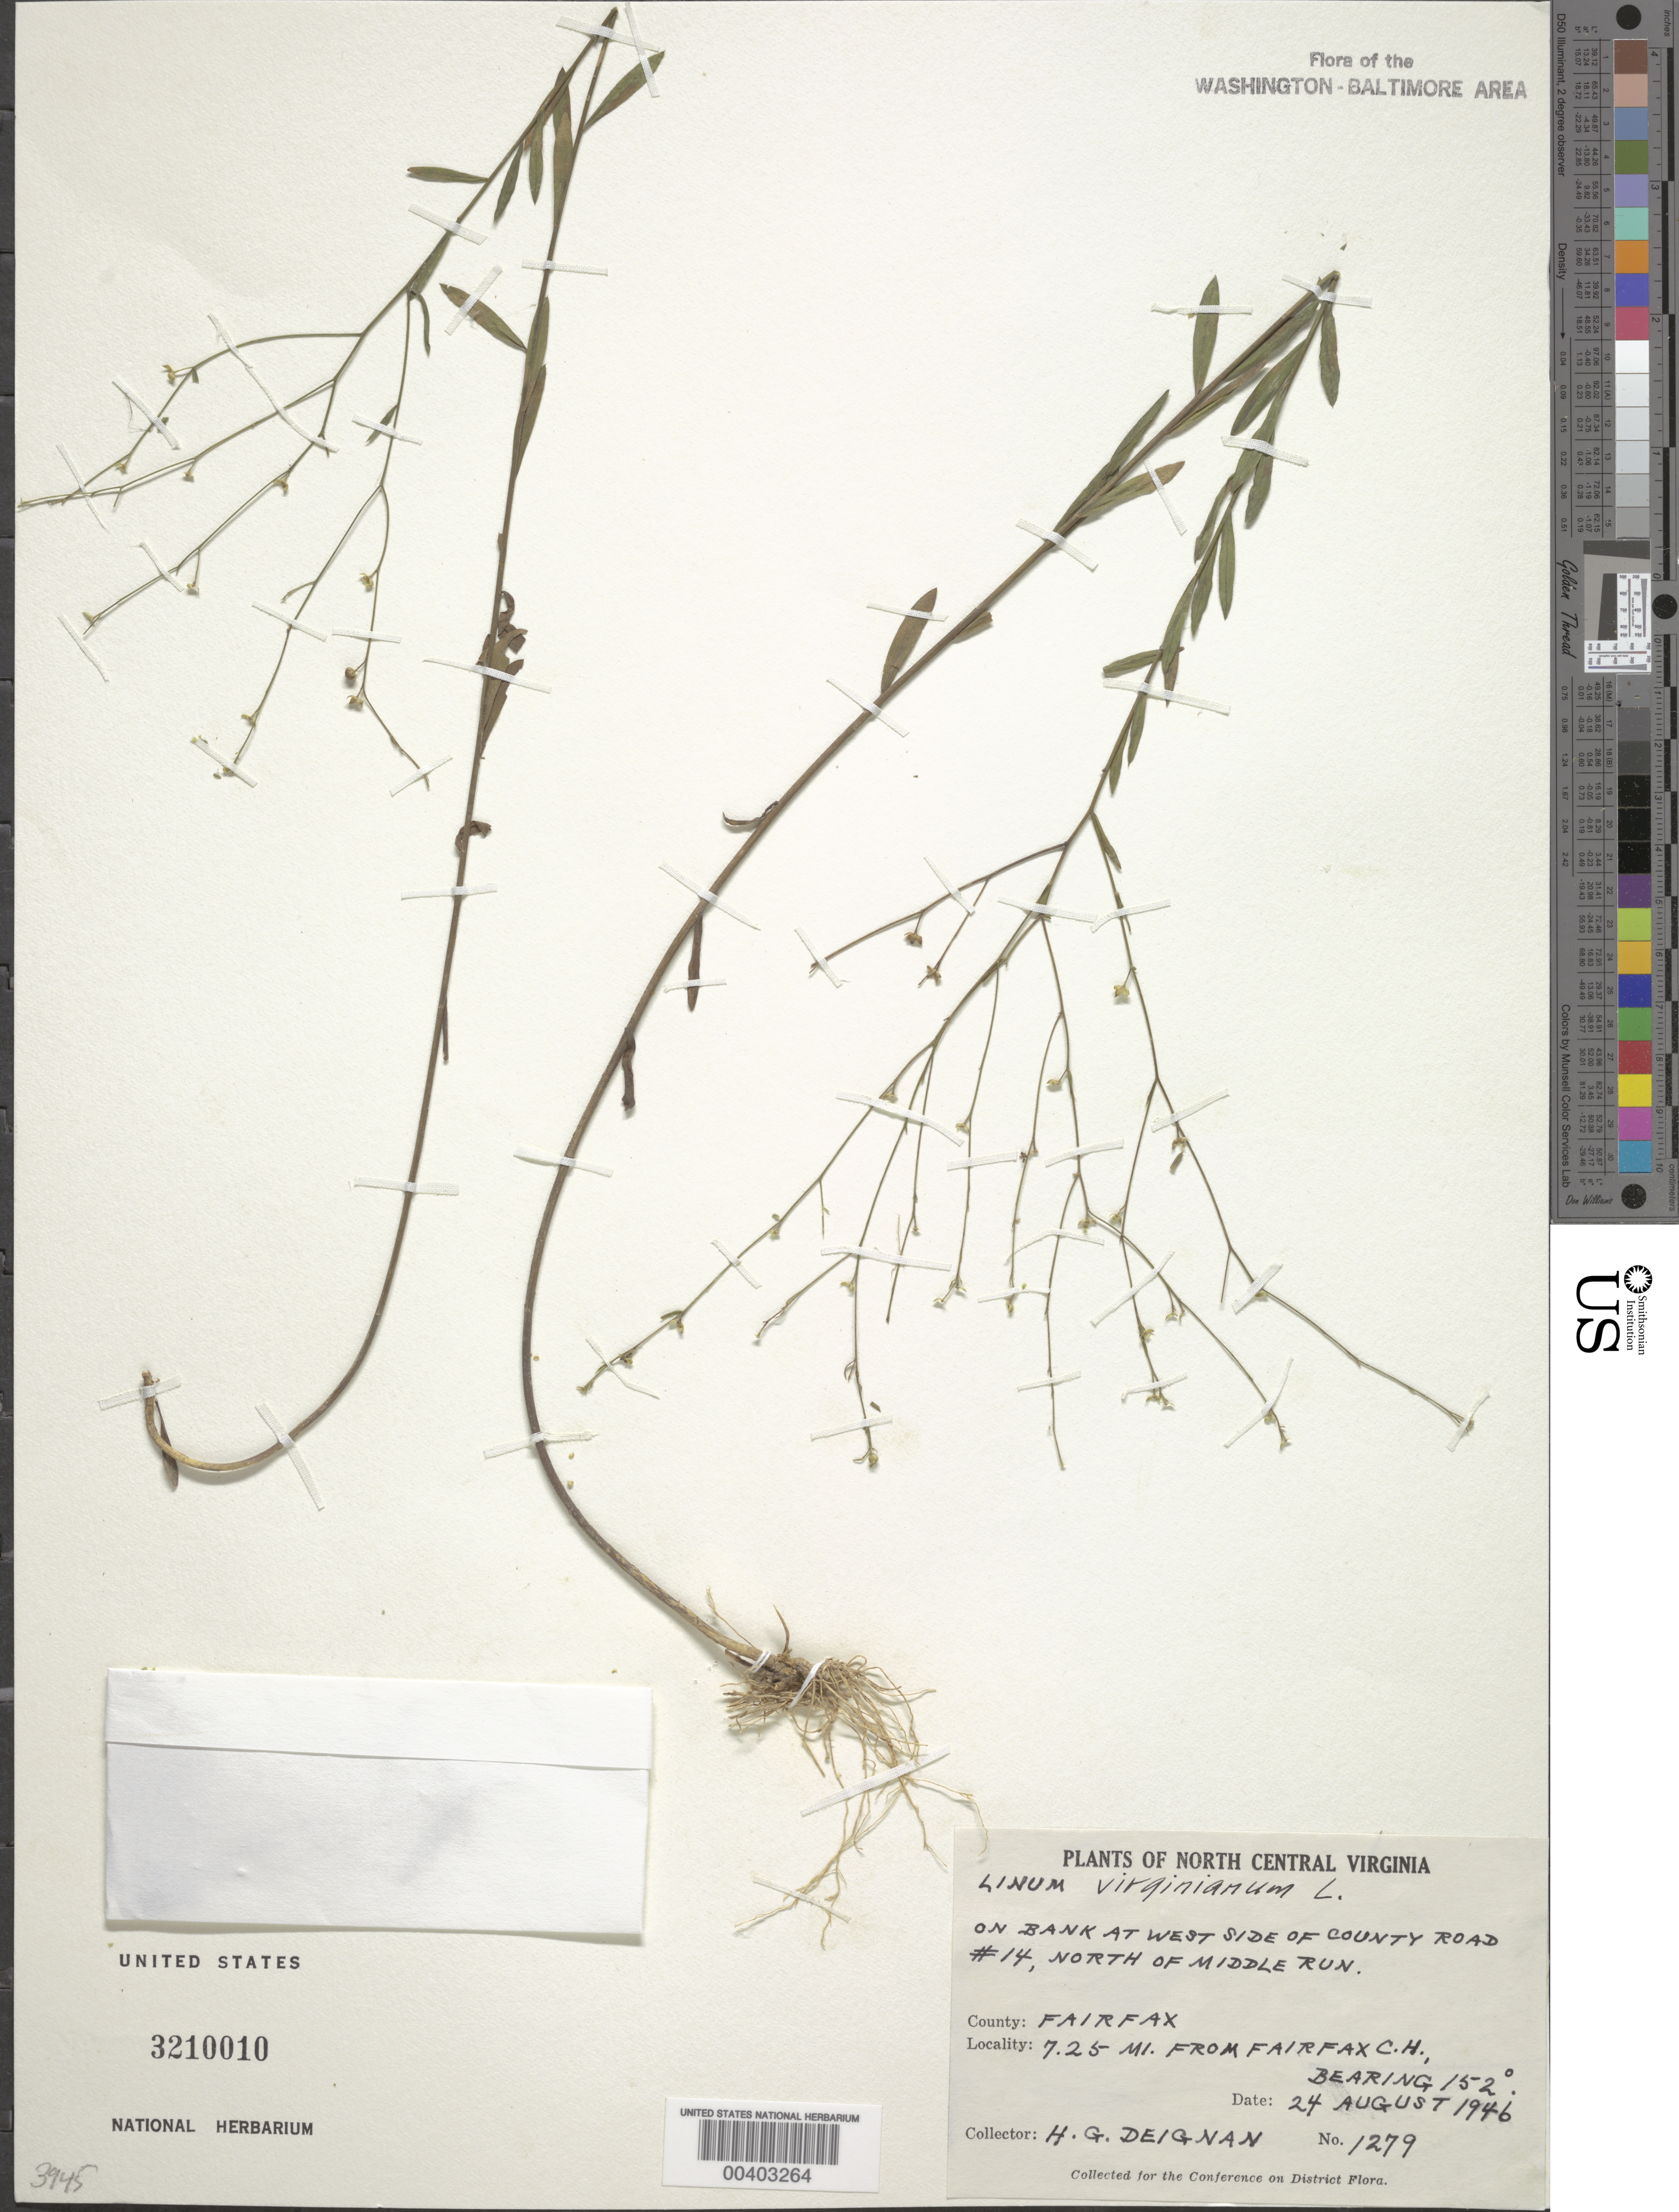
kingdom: Plantae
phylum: Tracheophyta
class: Magnoliopsida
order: Malpighiales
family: Linaceae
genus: Linum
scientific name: Linum virginianum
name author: L.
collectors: H. Deignan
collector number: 1279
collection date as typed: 24 Aug 1946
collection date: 1946-08-24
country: United States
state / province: Virginia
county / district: Fairfax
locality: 7.25 mi from Fairfax County Court House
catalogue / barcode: US 3210010